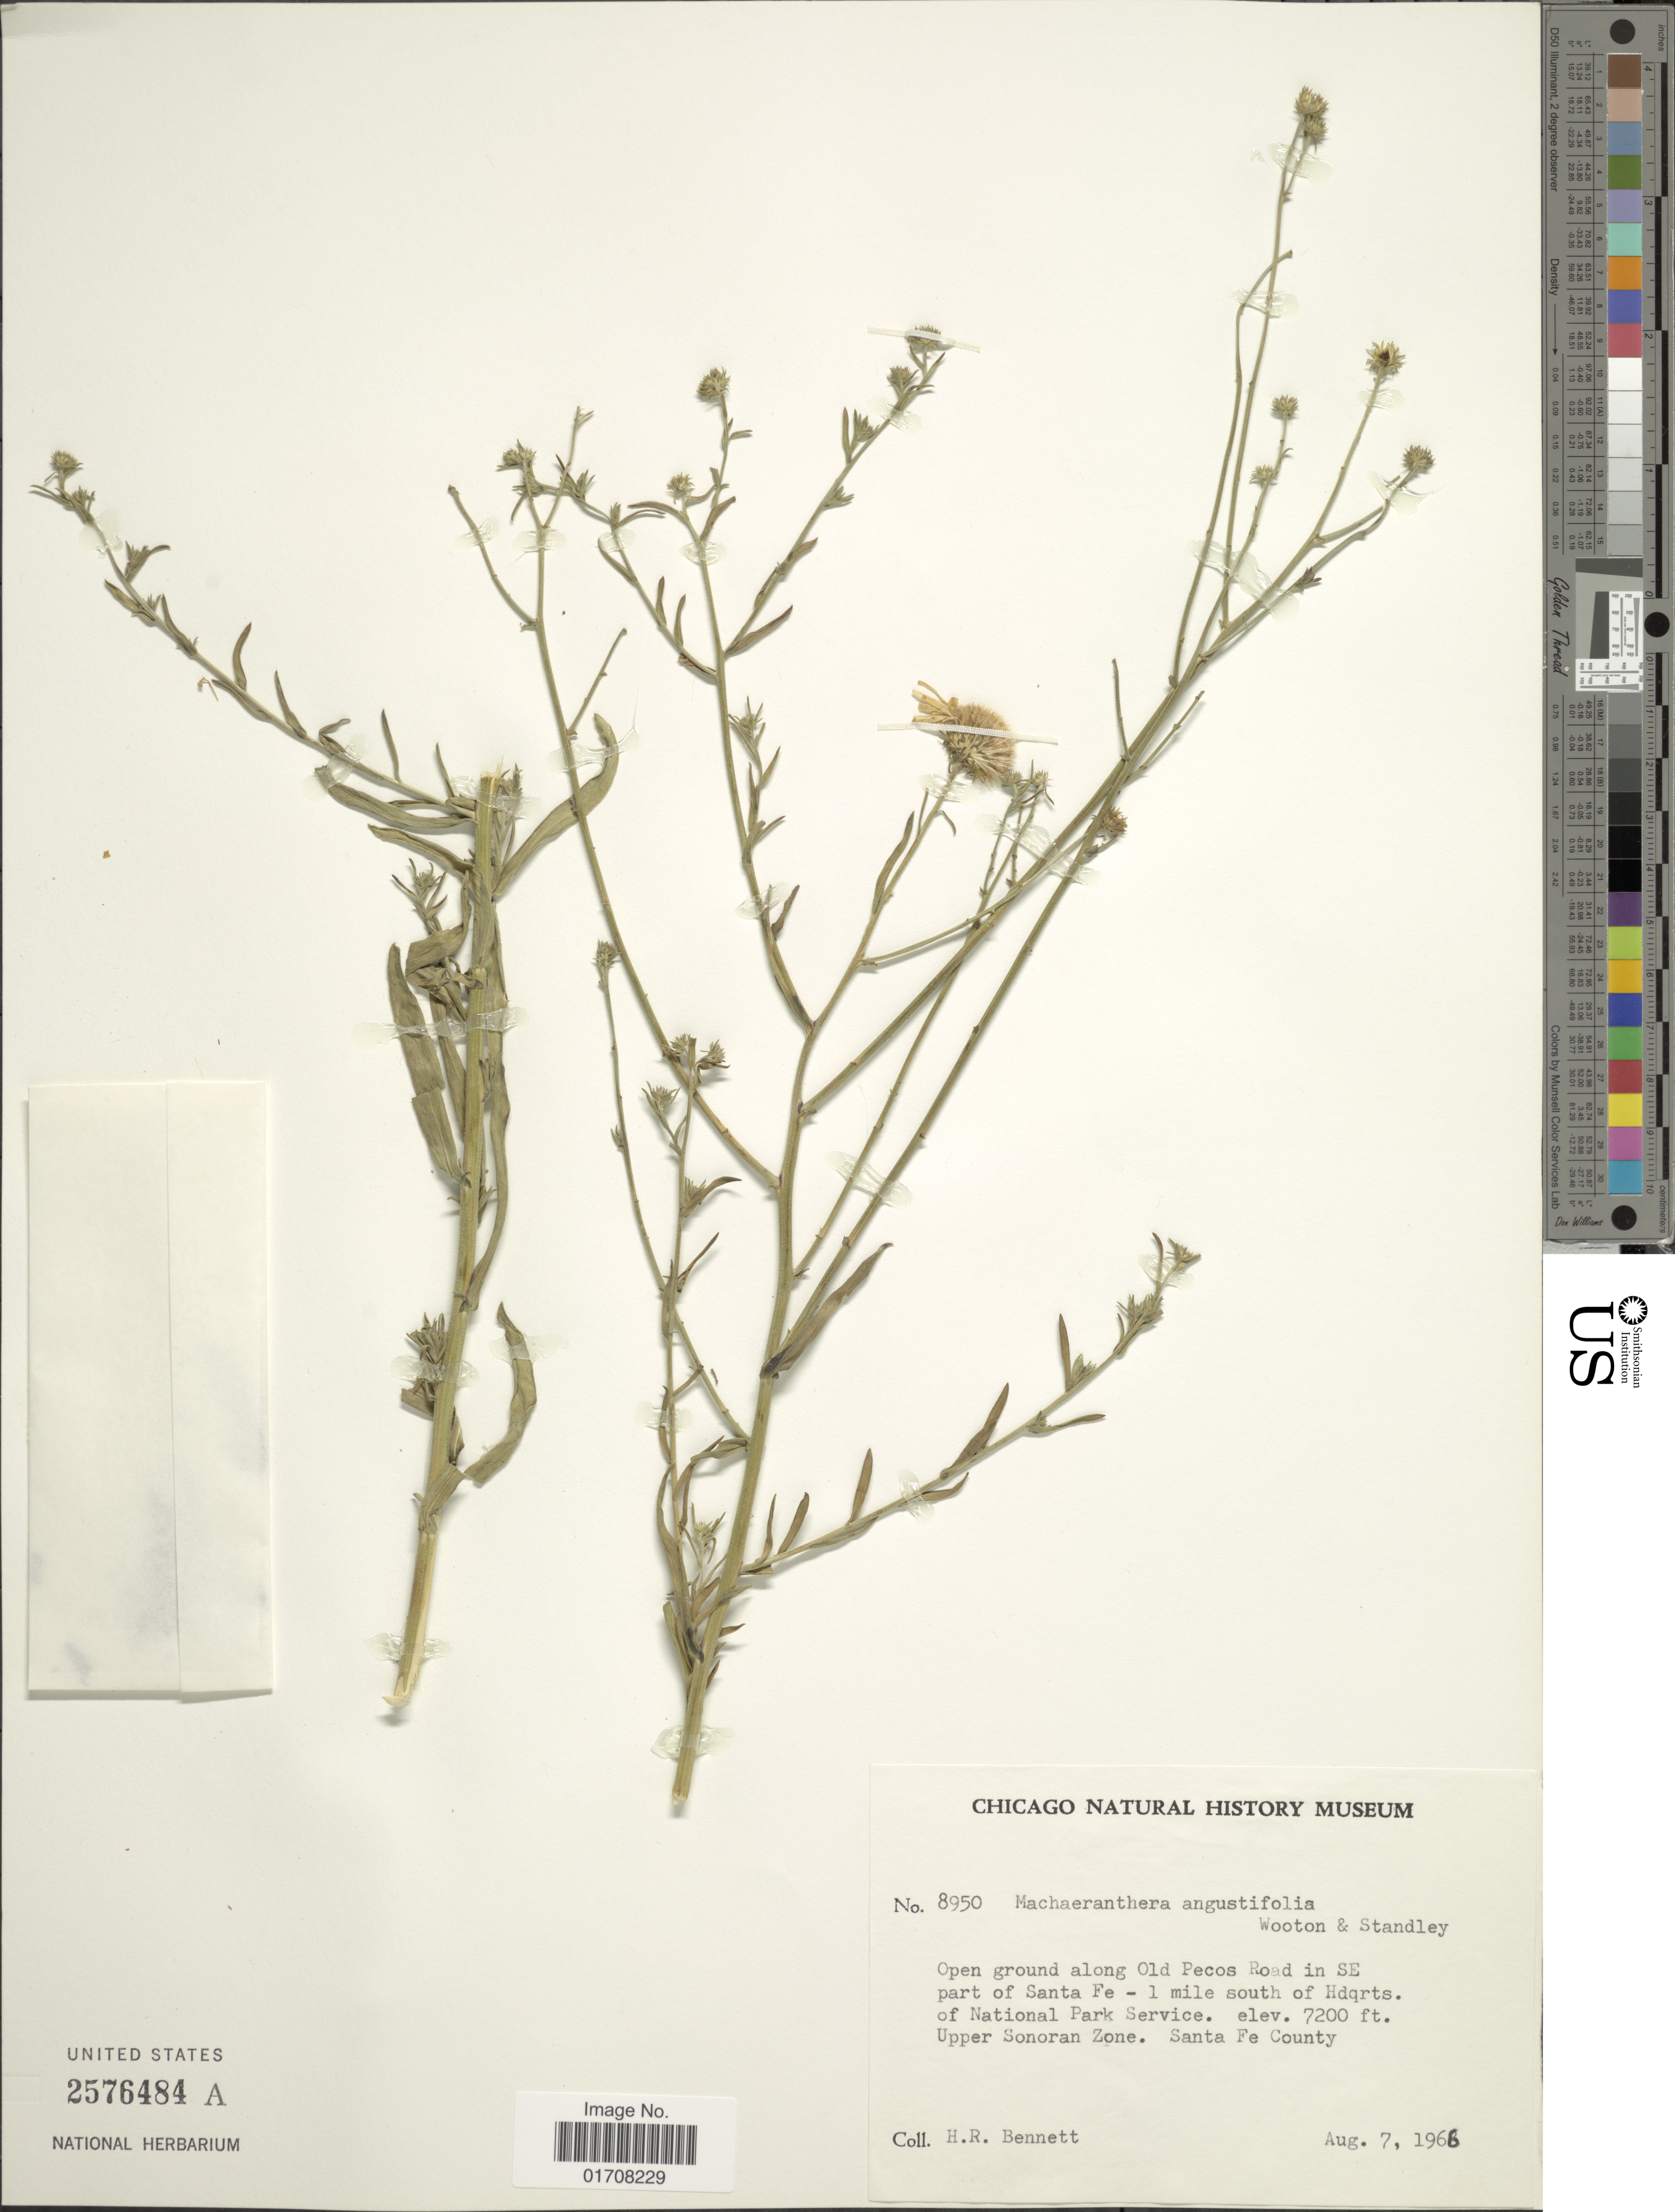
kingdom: Plantae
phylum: Tracheophyta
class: Magnoliopsida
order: Asterales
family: Asteraceae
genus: Machaeranthera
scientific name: Machaeranthera angustifolia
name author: Wooton & Standl.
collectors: H. R. Bennett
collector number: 8950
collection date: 1966-08-07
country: United States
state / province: New Mexico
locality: Along Old Pecos Road in SE part of Santa Fe- 1 mile south of Hdqrts. of National Park Service, Upper Sonoran Zone, Santa Fe County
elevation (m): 2195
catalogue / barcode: US 2576484A